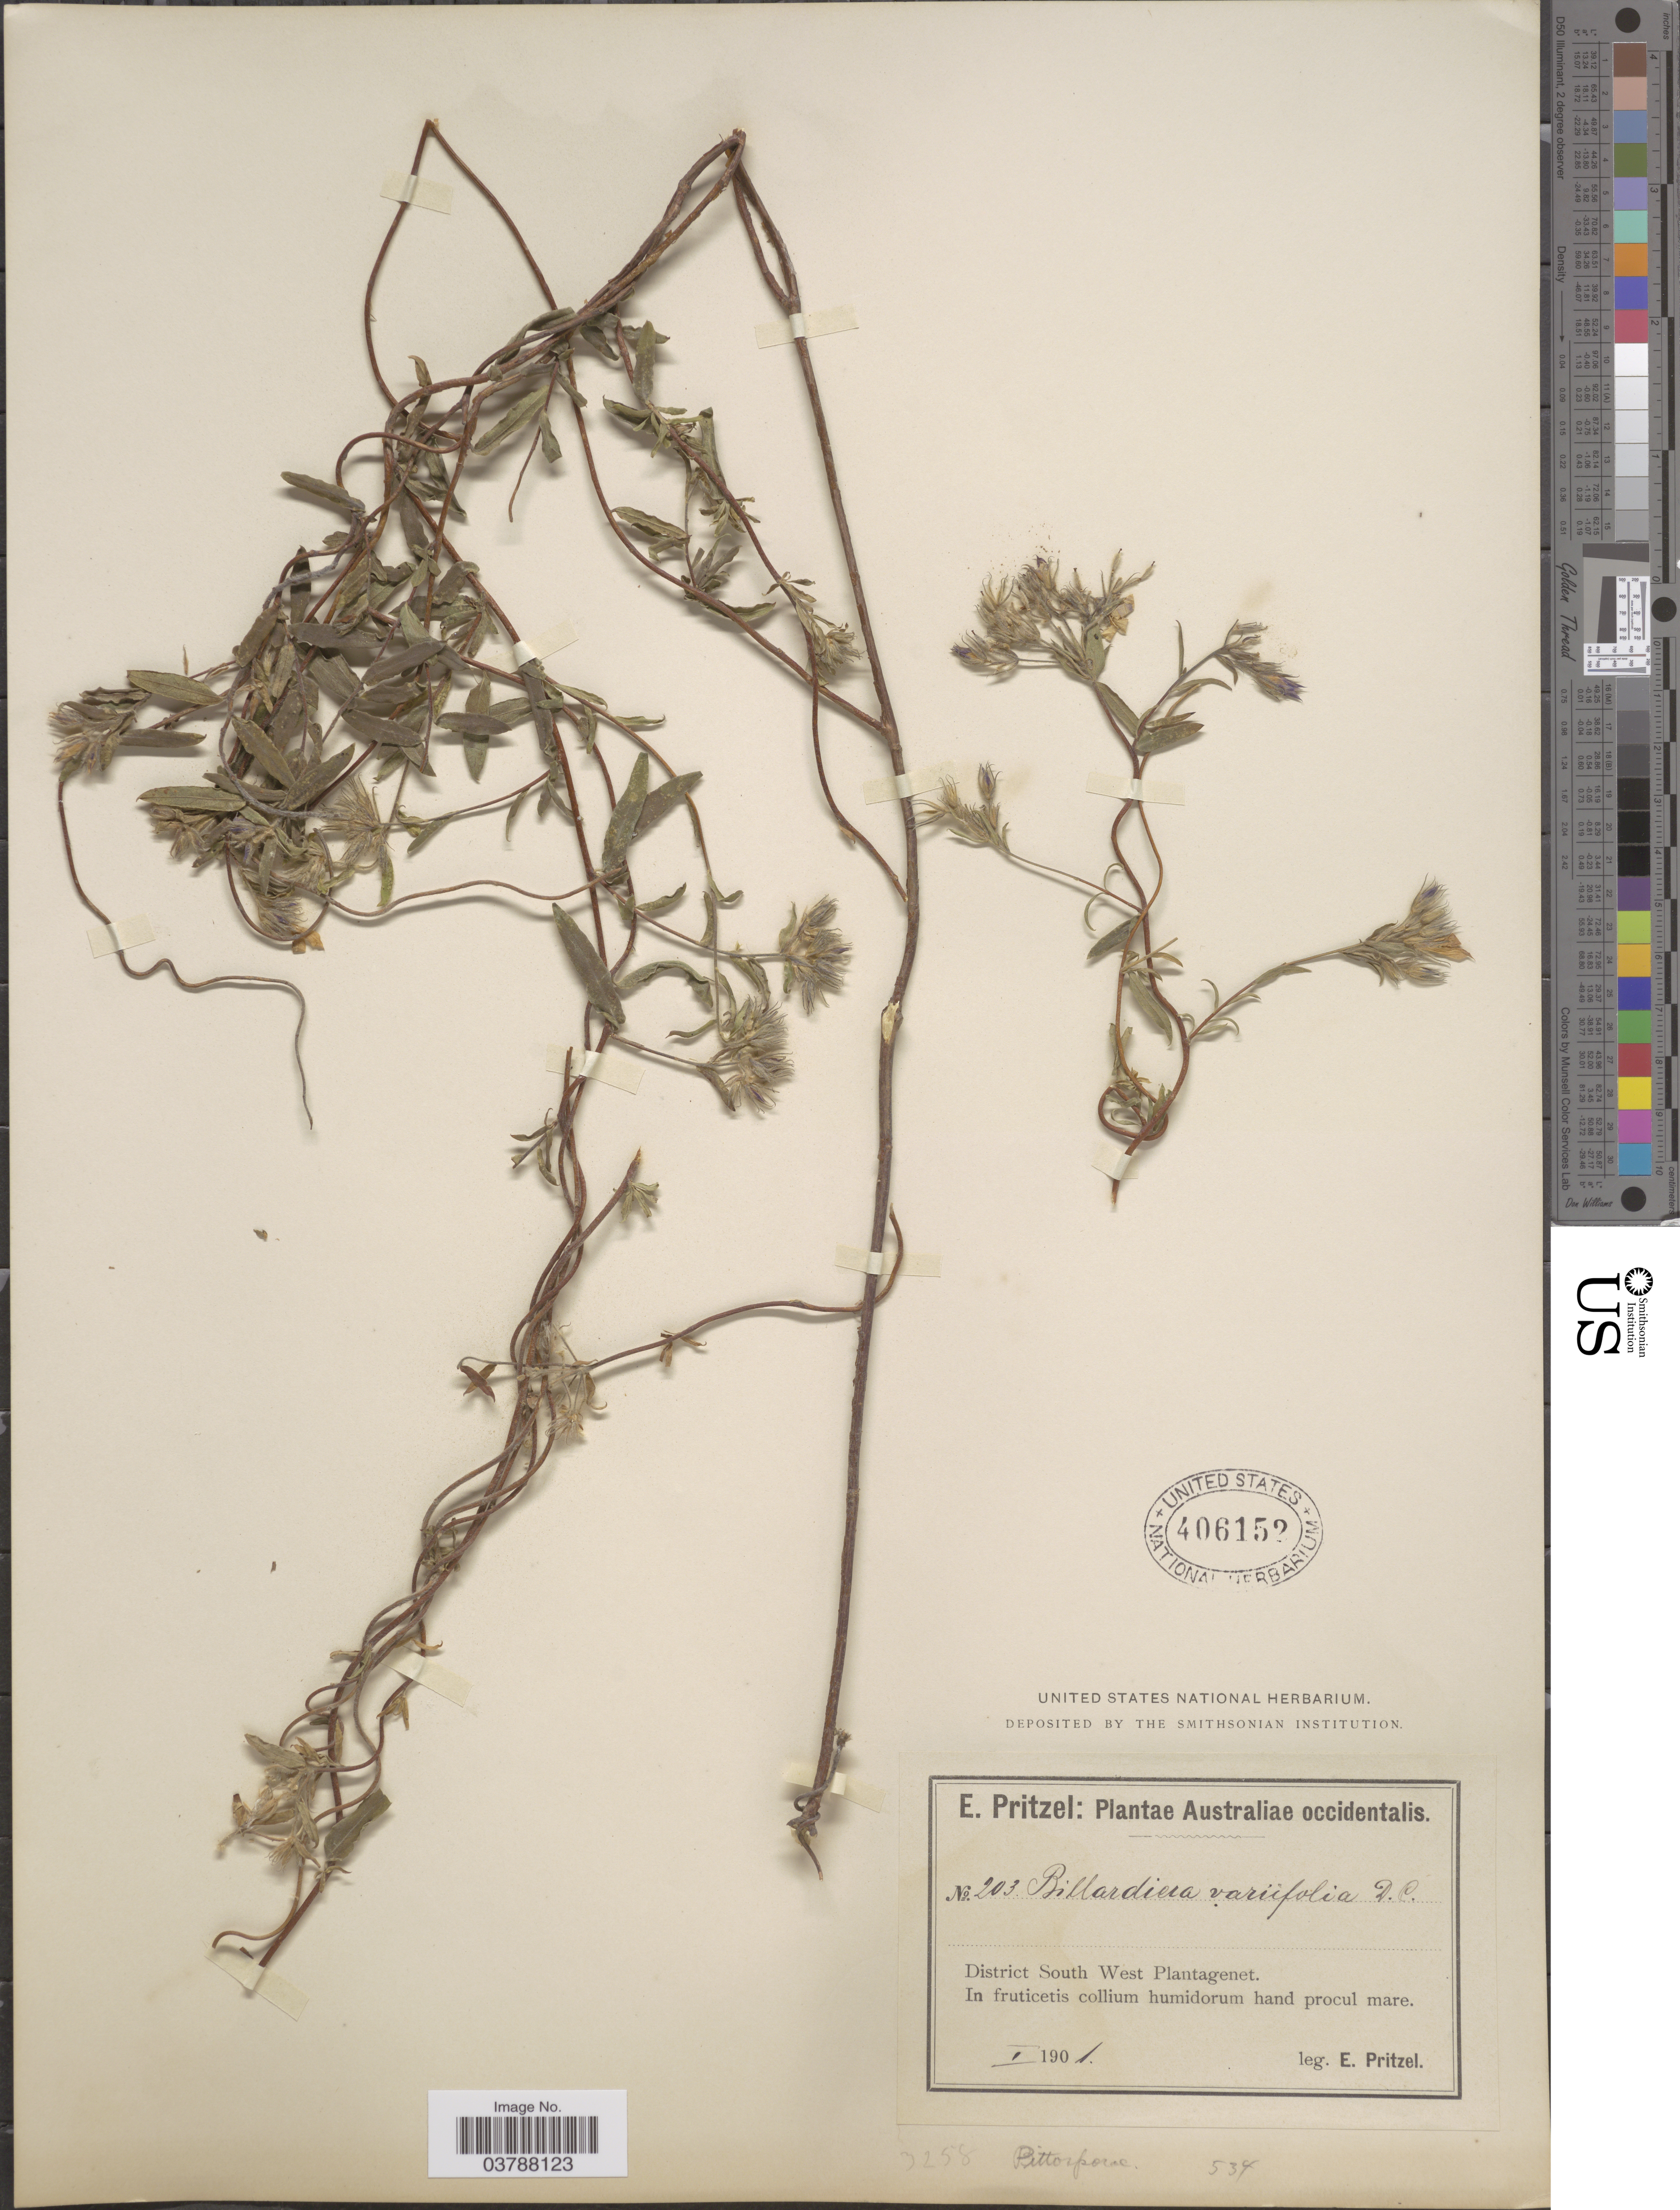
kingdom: Plantae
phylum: Tracheophyta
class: Magnoliopsida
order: Apiales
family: Pittosporaceae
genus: Billardiera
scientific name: Billardiera variifolia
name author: DC.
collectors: E. G. Pritzel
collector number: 203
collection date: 1901-01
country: Australia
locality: Australiæ occidentalis. District South West Plantagenet.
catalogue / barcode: US 406152